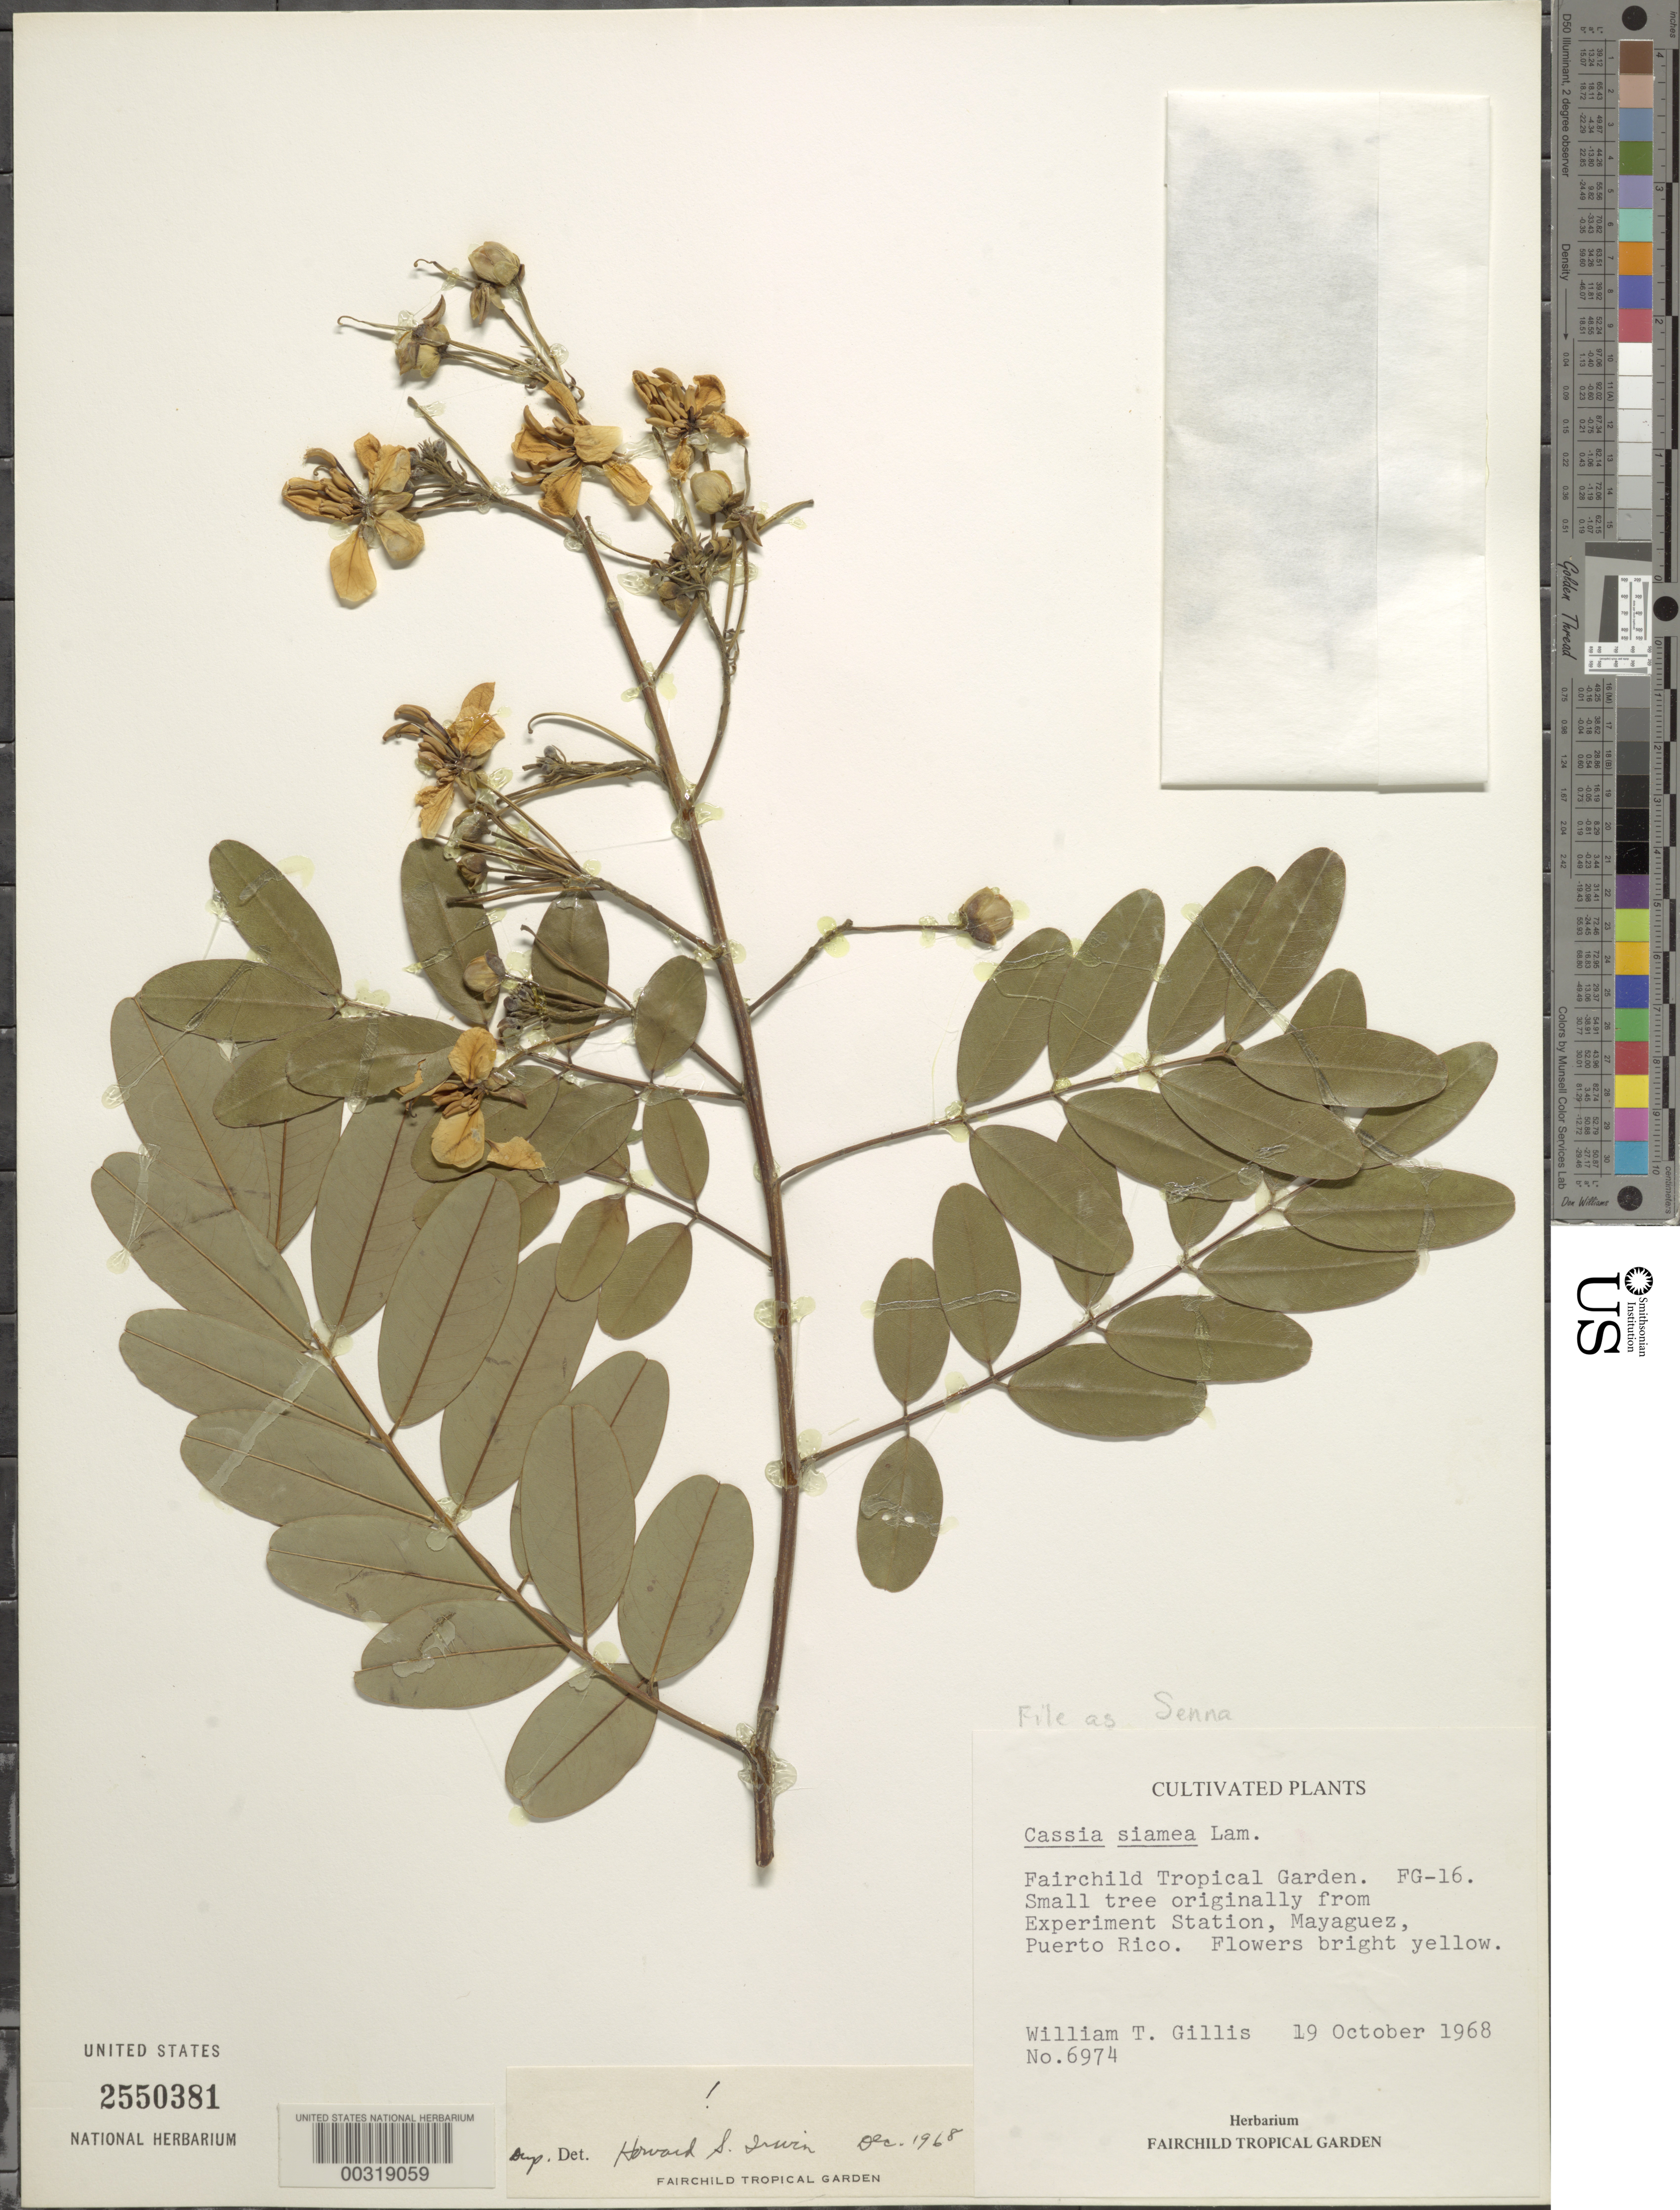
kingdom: Plantae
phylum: Tracheophyta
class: Magnoliopsida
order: Fabales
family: Fabaceae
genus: Senna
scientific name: Senna siamea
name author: (Lam.) H.S. Irwin & Barneby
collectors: J. N. Rose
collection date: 1969-09-27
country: United States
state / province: Florida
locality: Coconut Grove, former home of David Fairchild, the Kampong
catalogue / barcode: US 2550381